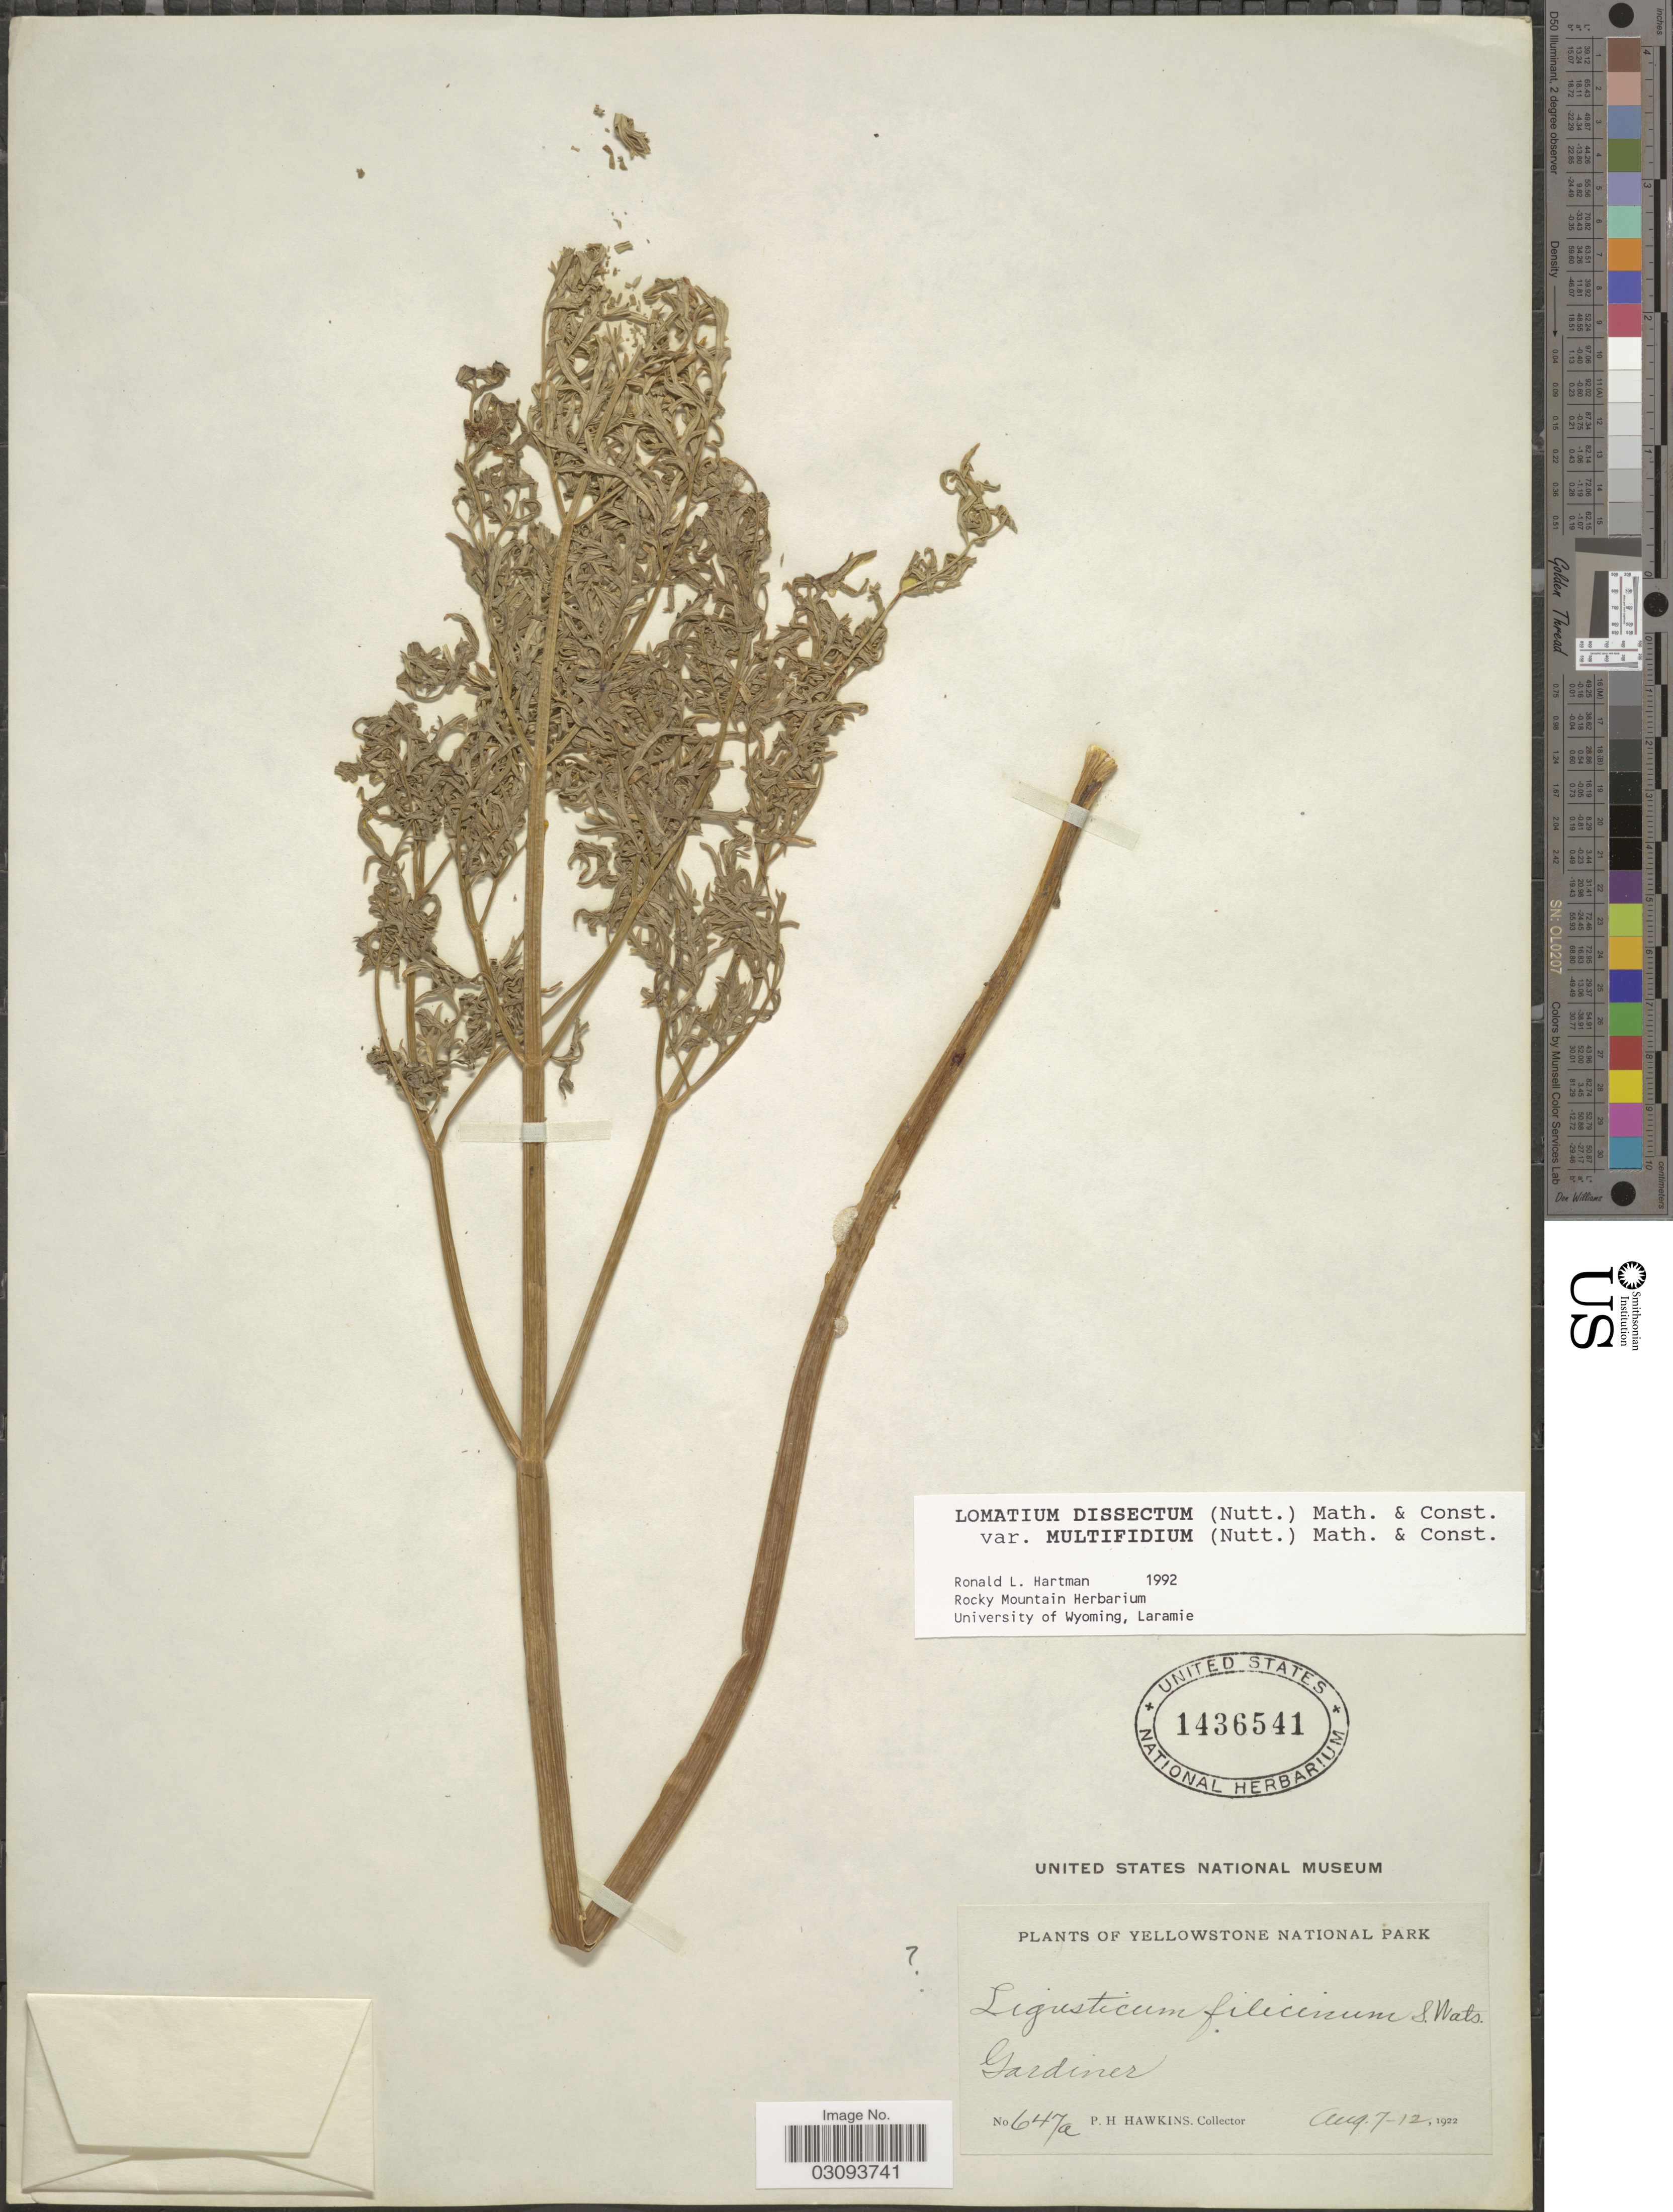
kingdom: Plantae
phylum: Tracheophyta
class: Magnoliopsida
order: Apiales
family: Apiaceae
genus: Lomatium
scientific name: Lomatium dissectum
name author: (Nutt.) Mathias & Constance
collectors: P. Hawkins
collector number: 647a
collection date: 1922-08-07/1922-08-12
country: United States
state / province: Montana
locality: Yellowstone National Park. Gardiner.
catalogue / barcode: US 1436541